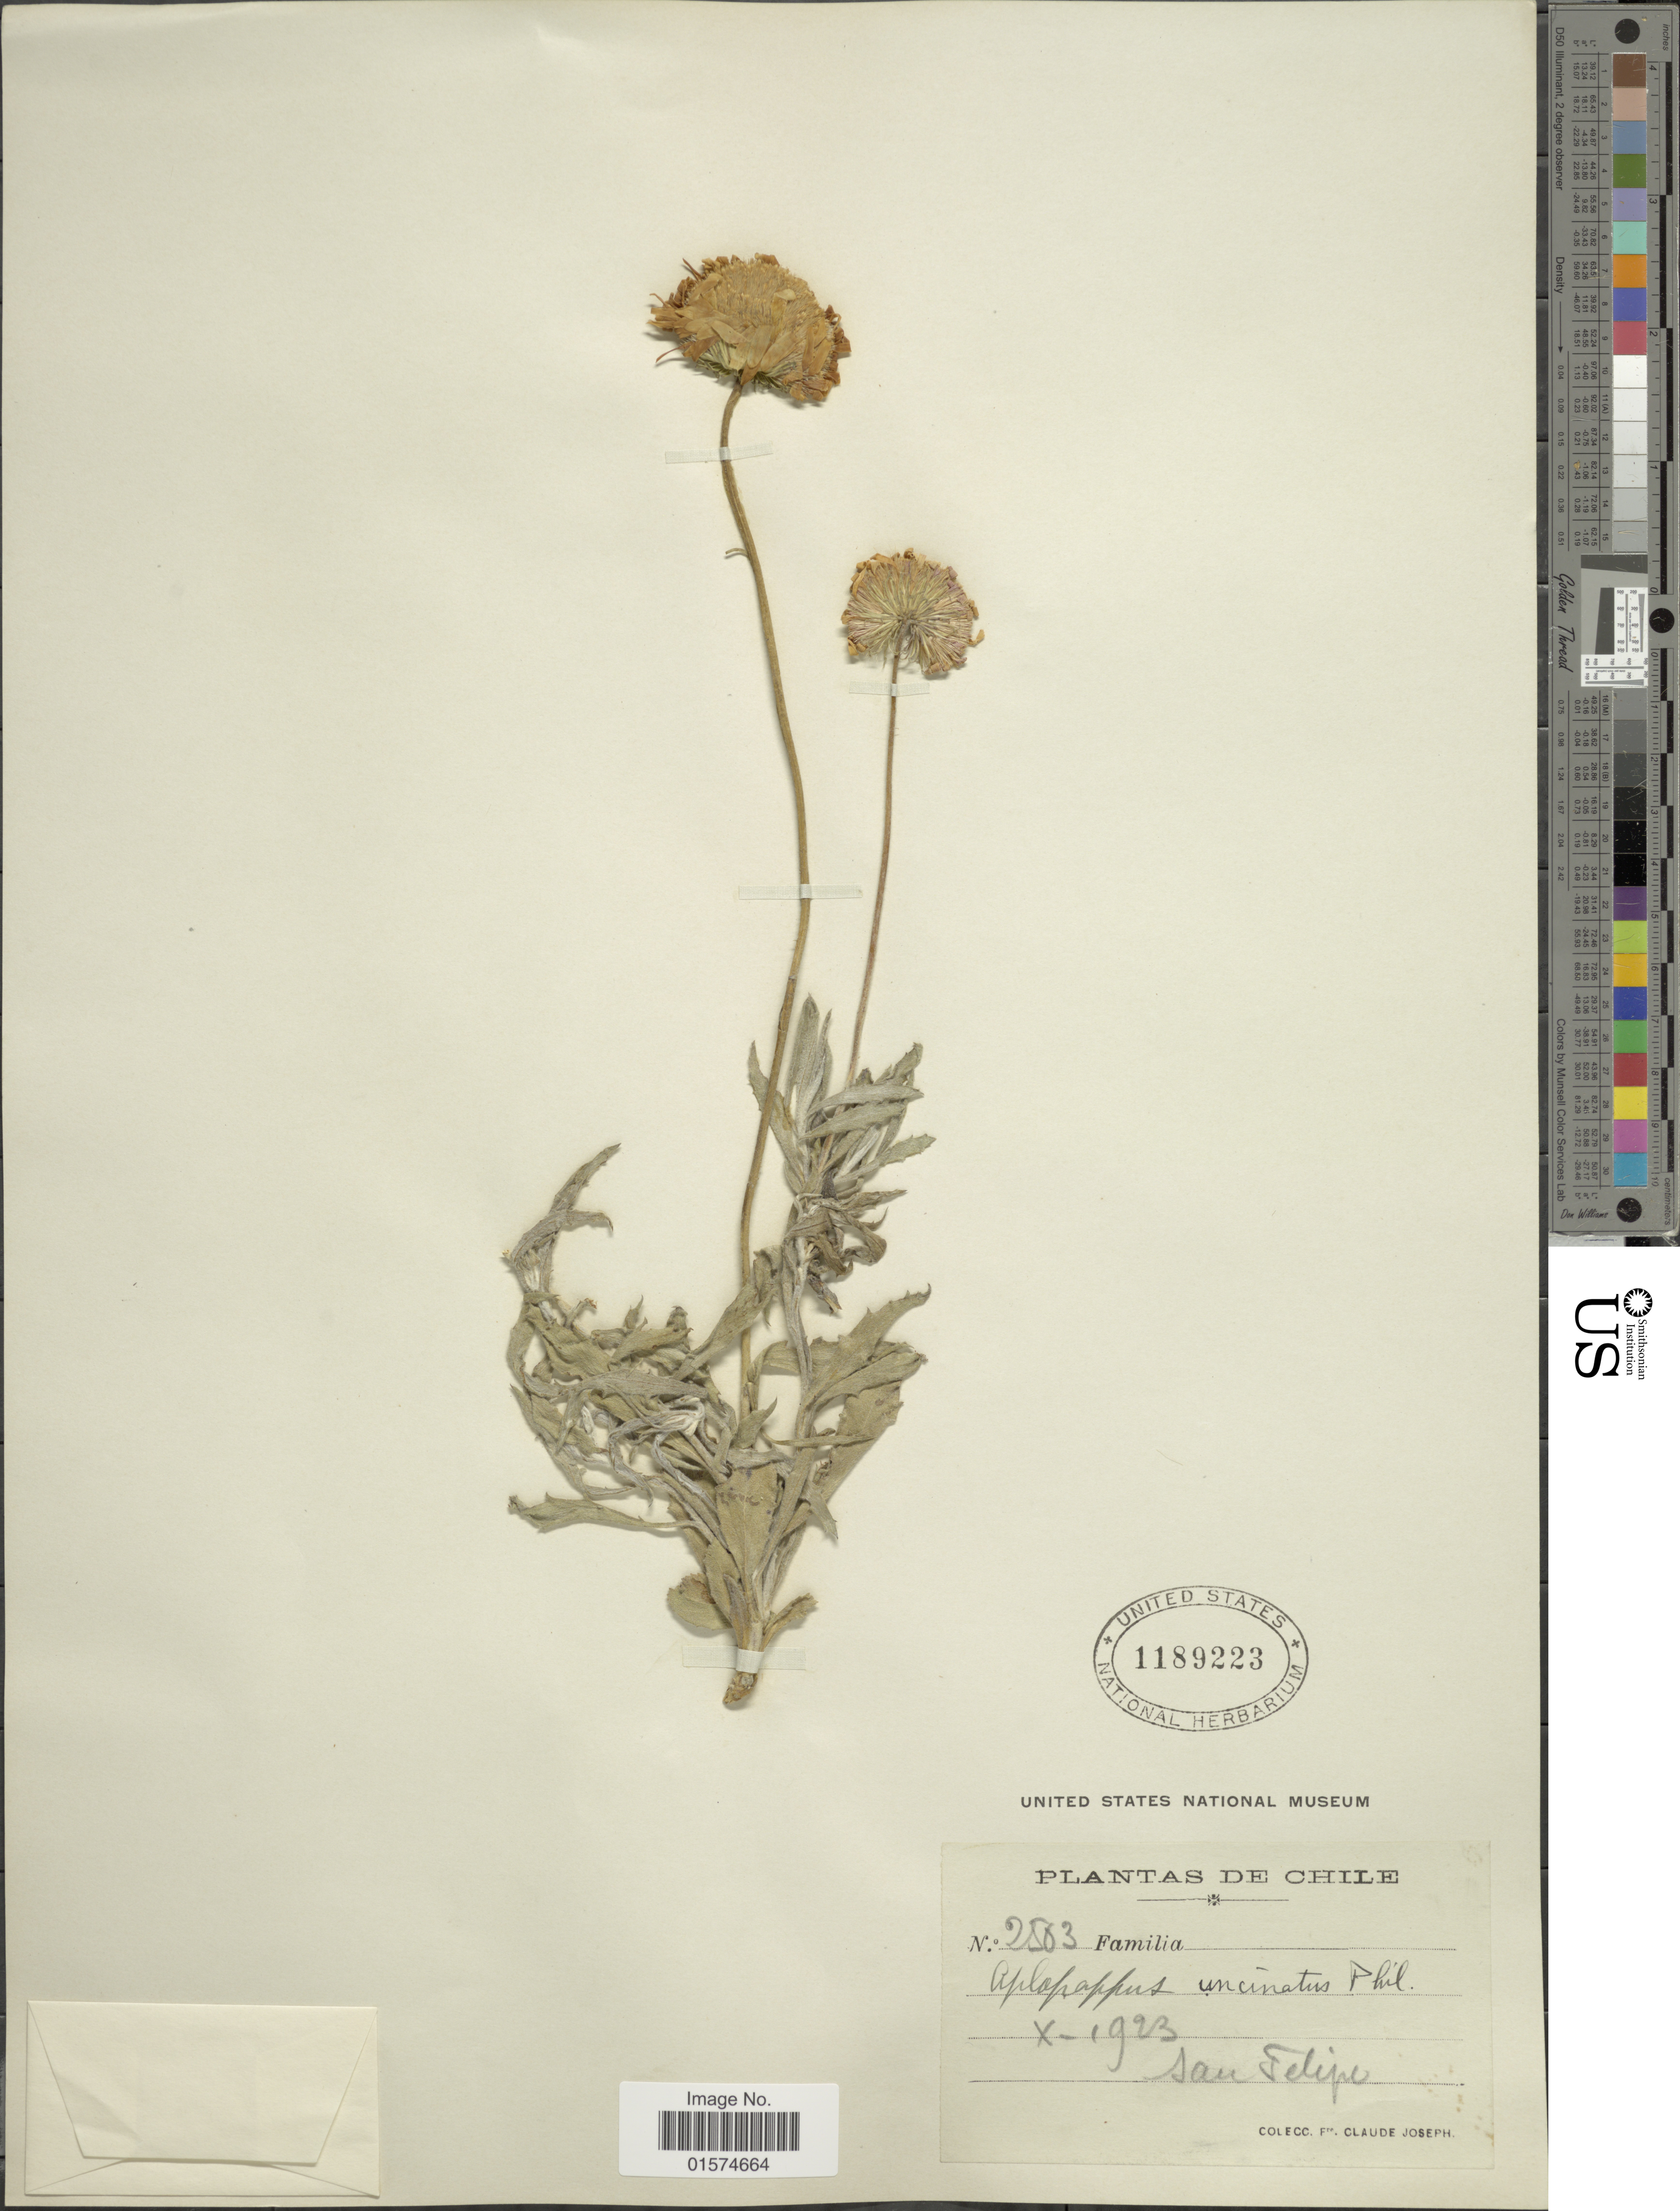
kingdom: Plantae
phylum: Tracheophyta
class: Magnoliopsida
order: Asterales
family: Asteraceae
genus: Haplopappus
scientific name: Haplopappus uncinatus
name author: Phil.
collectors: Frere Claude Joseph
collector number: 2503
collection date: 1923-10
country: Chile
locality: San Felipe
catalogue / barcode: US 1189223